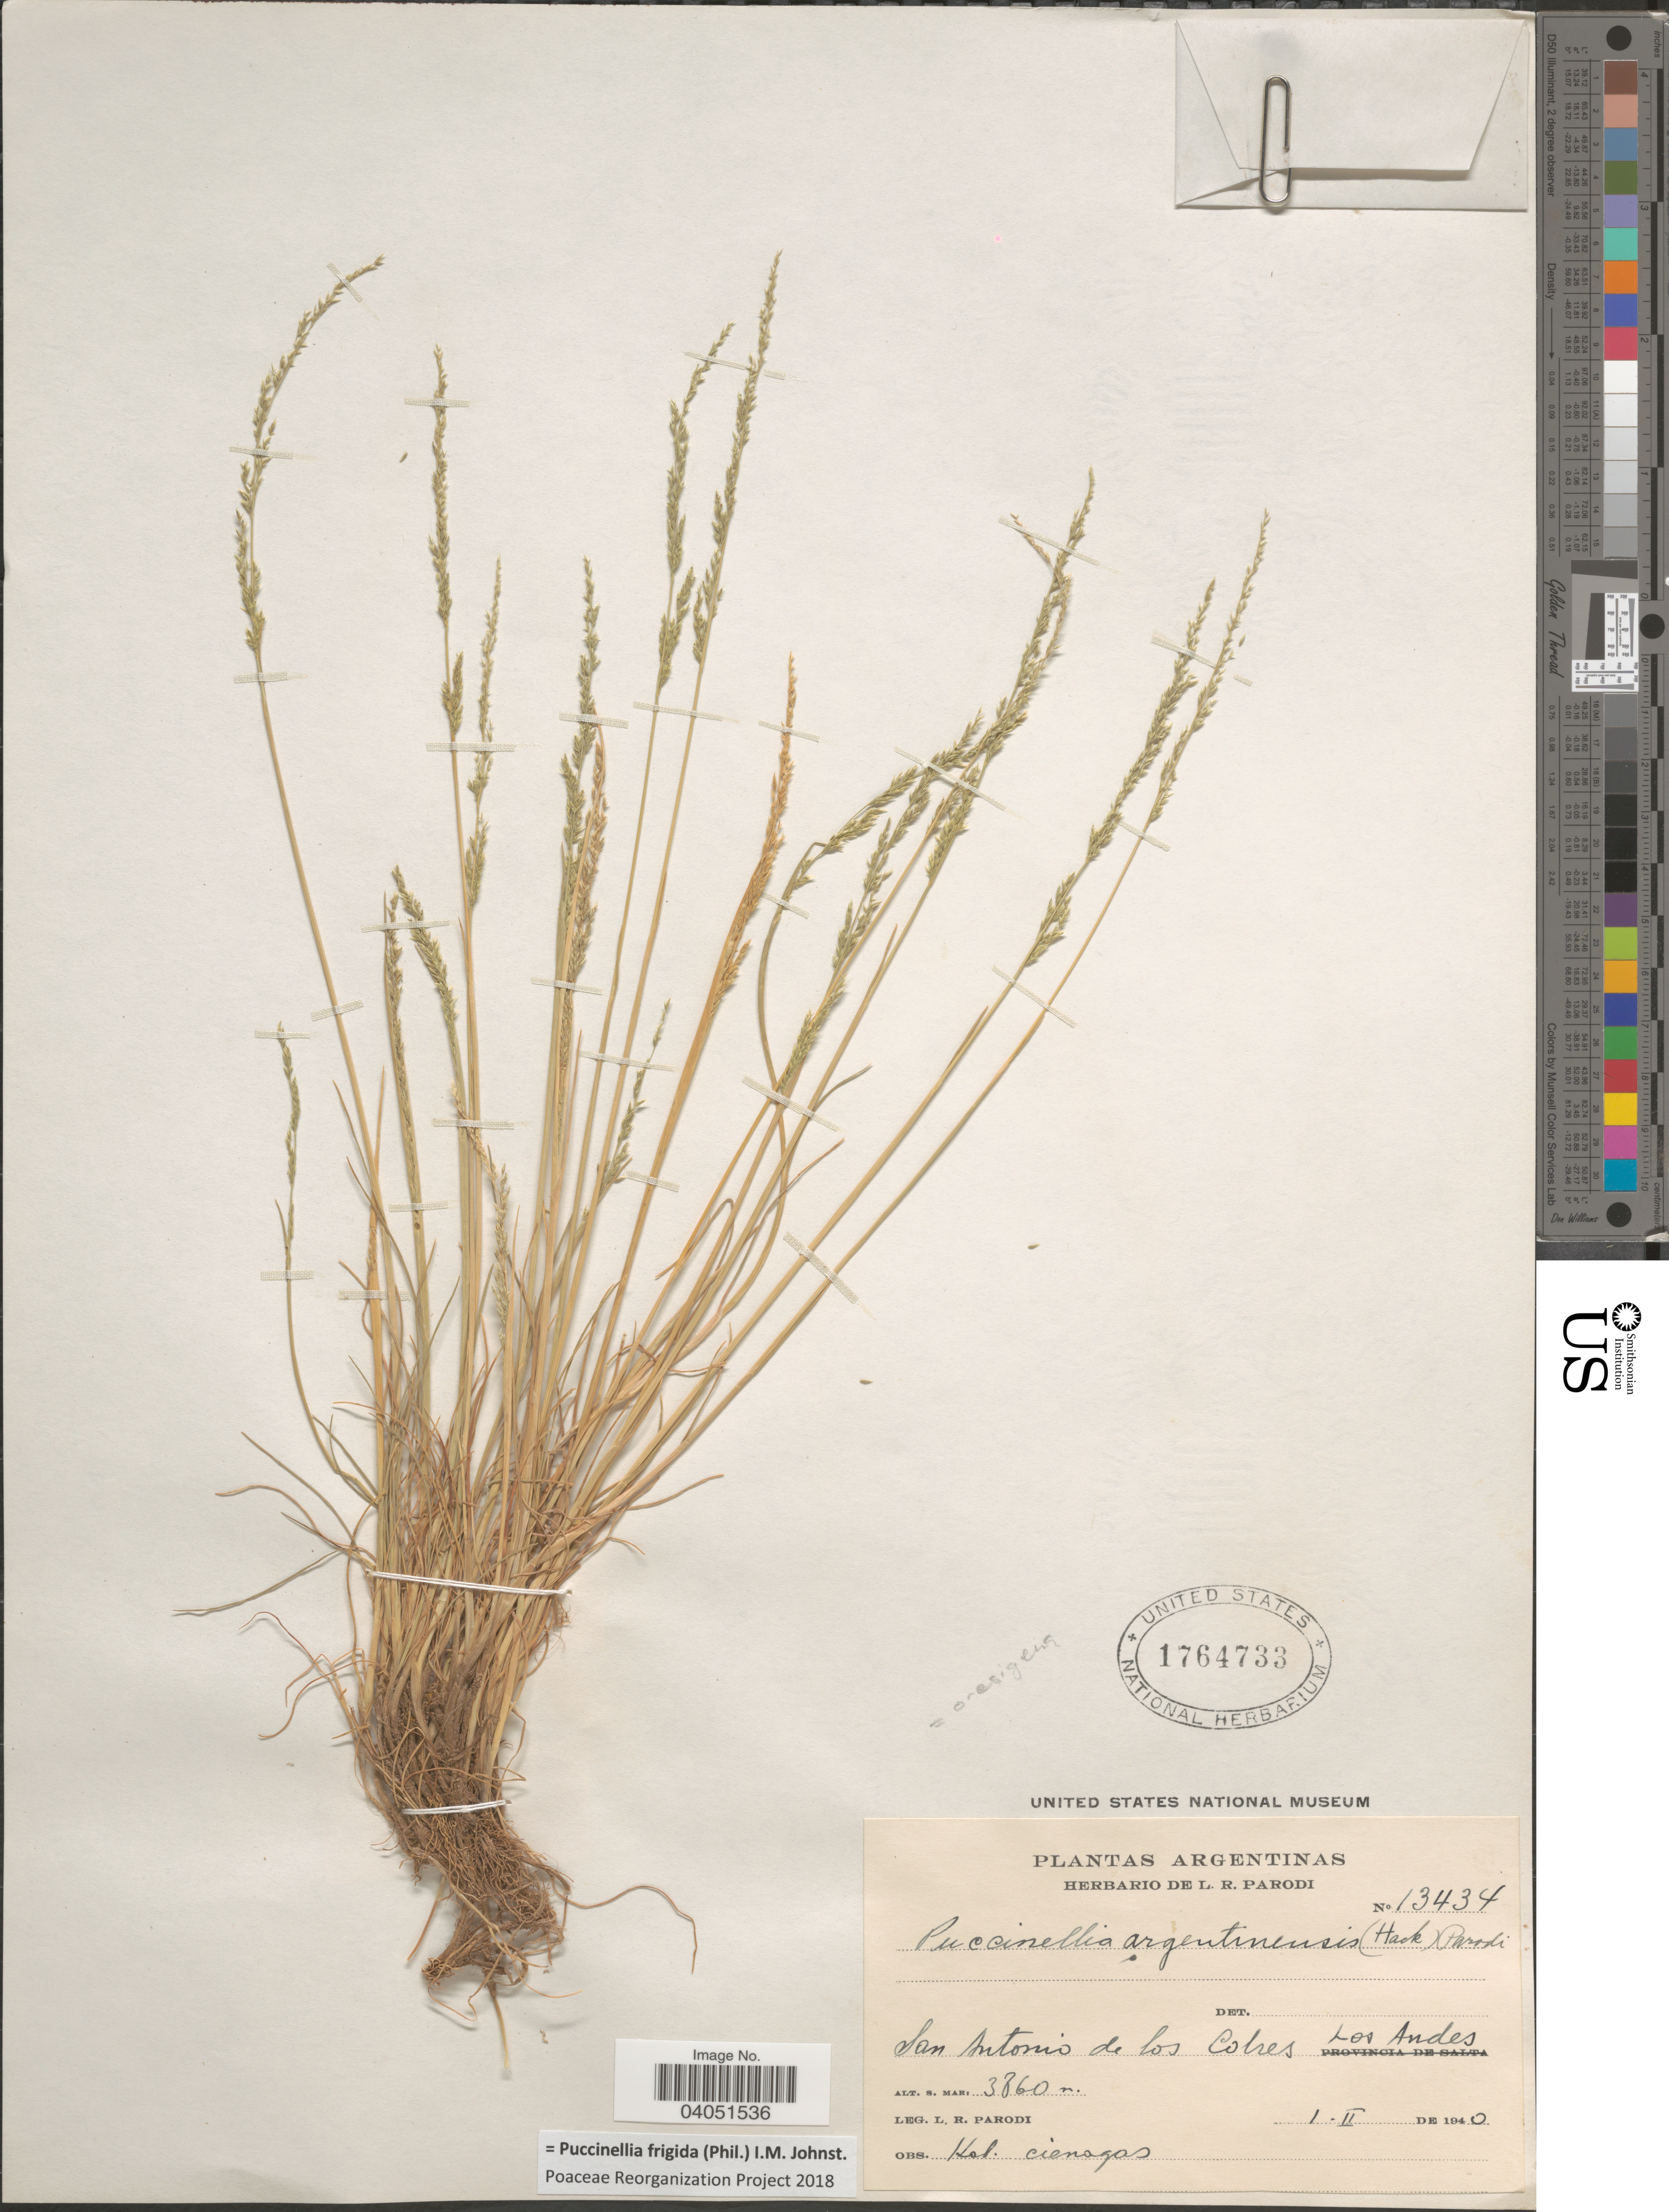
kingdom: Plantae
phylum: Tracheophyta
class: Liliopsida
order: Poales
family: Poaceae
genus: Puccinellia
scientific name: Puccinellia frigida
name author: (Phil.) I.M. Johnst.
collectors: L. R. Parodi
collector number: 13434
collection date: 1940-02-01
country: Argentina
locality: San Antonio de los Cobres, Los Andes.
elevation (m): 3860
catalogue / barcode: US 1764733